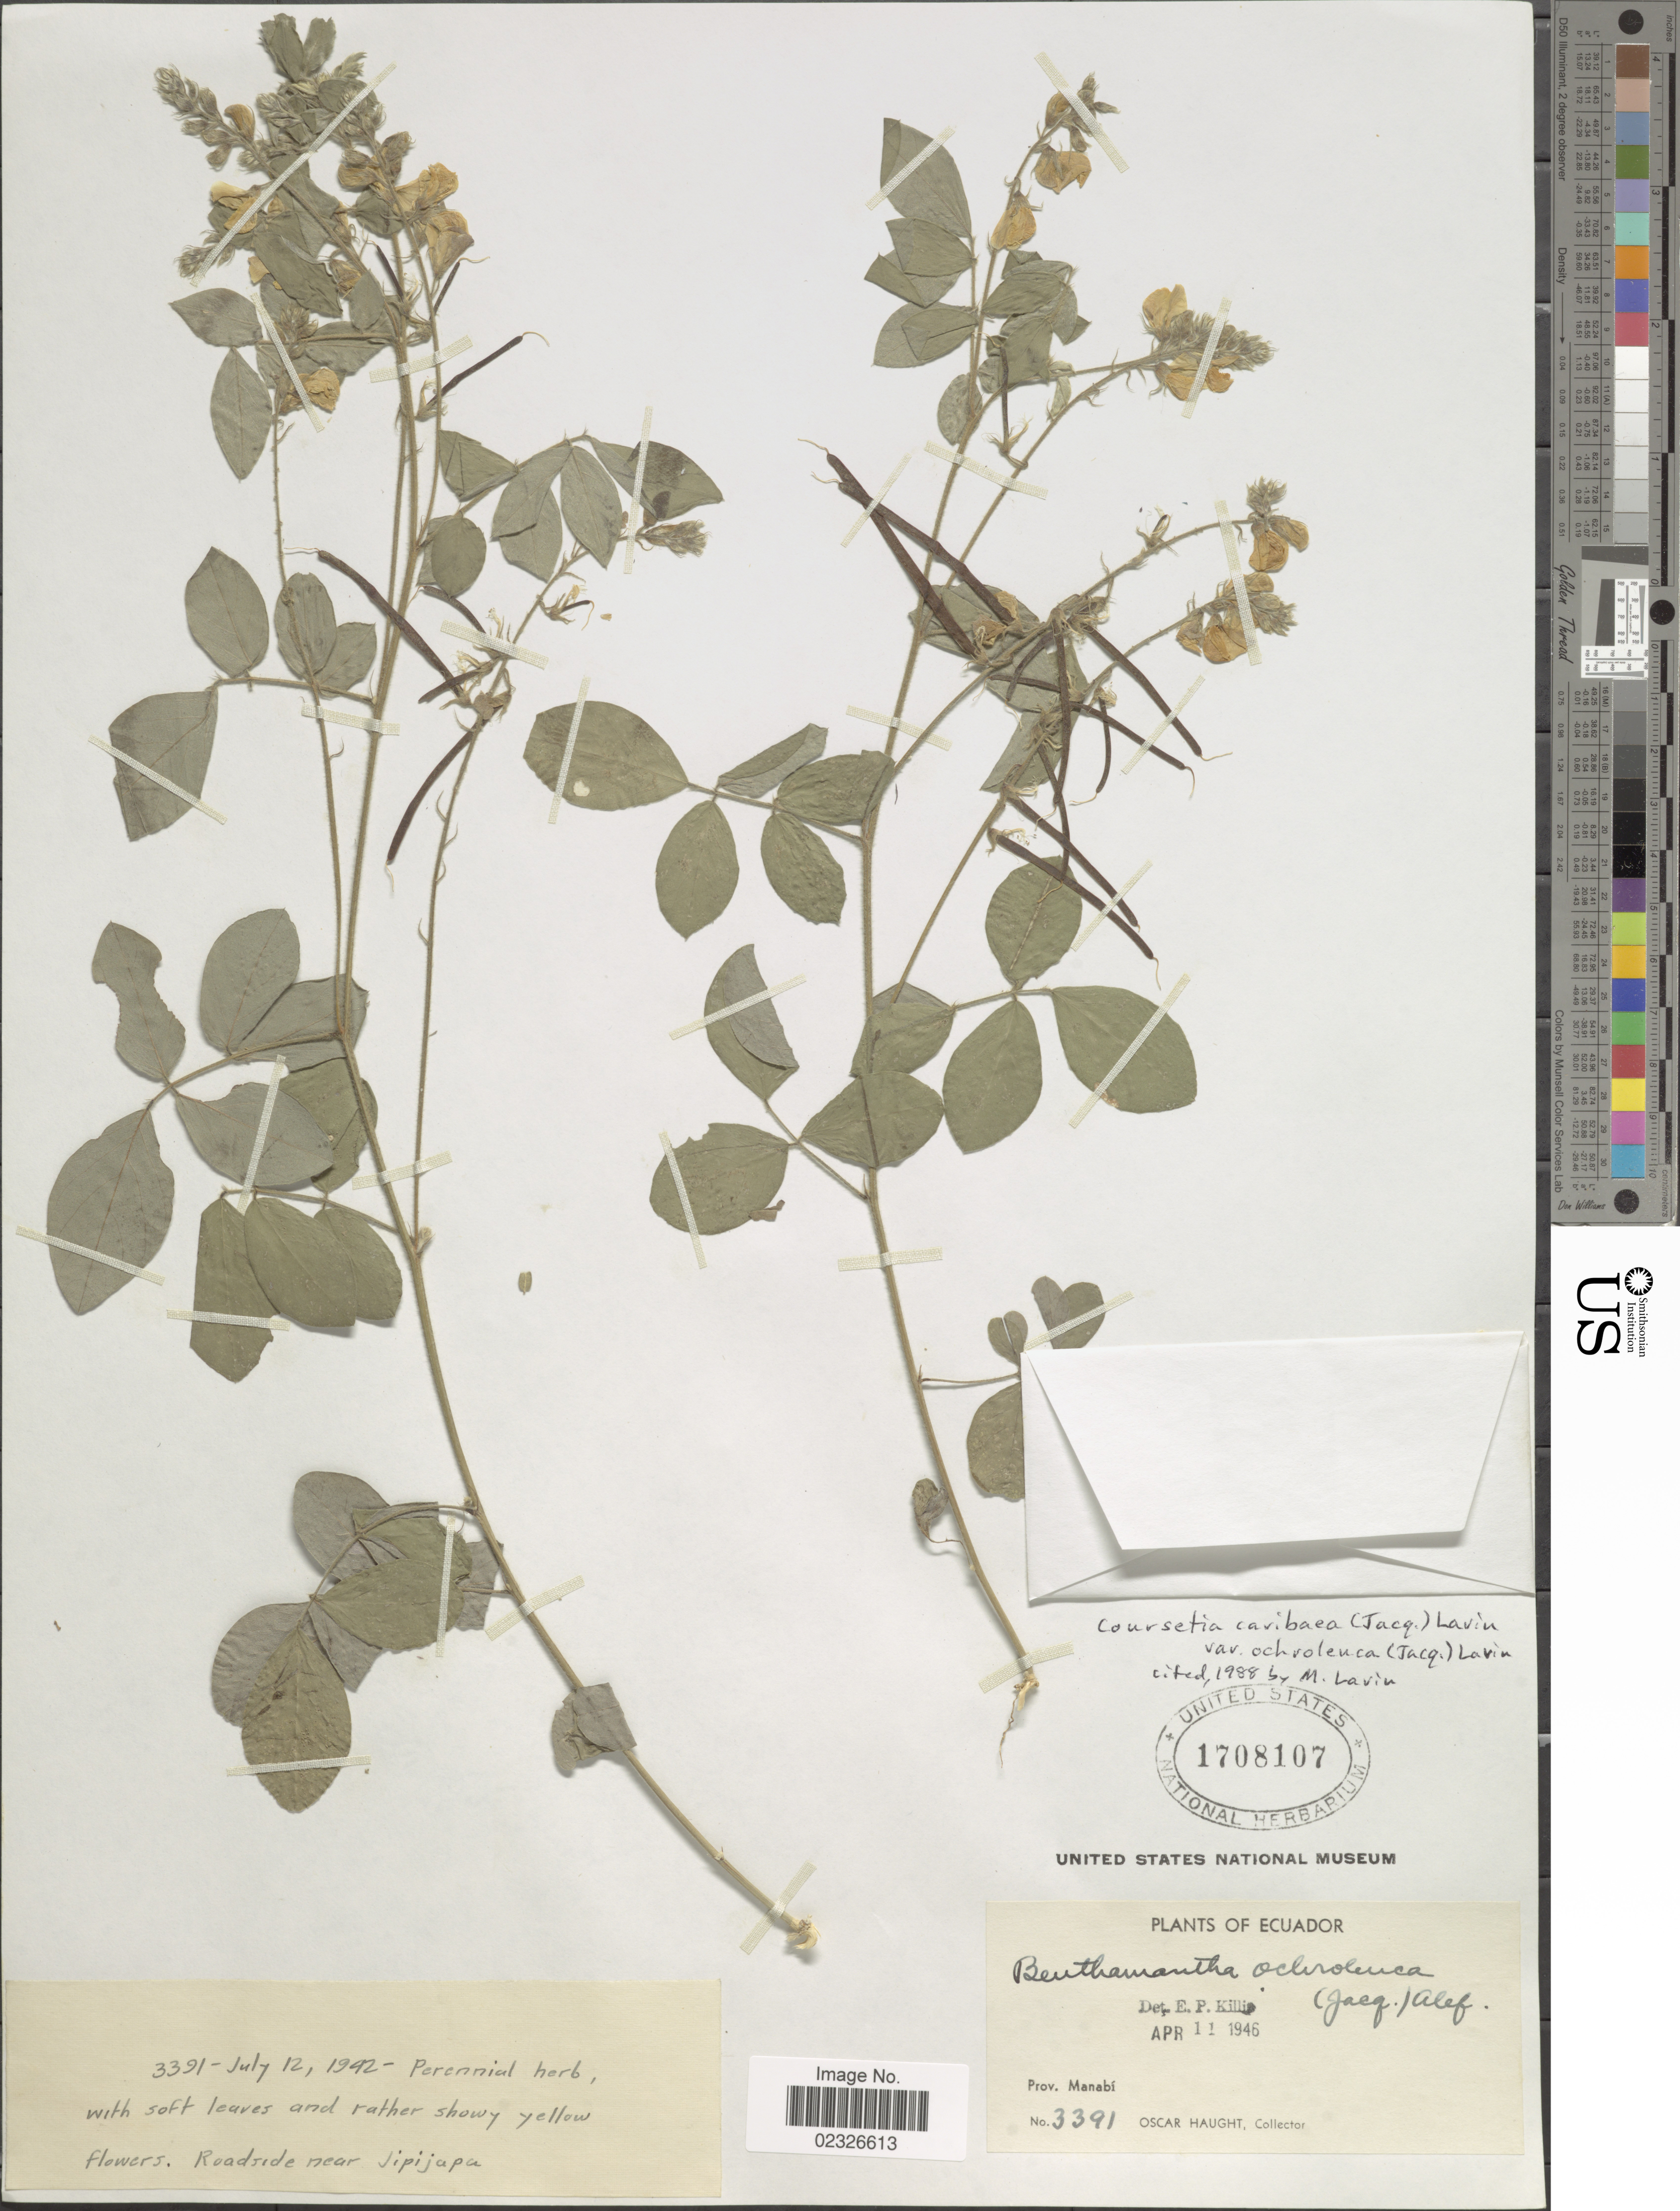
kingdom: Plantae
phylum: Tracheophyta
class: Magnoliopsida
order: Fabales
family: Fabaceae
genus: Coursetia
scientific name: Coursetia caribaea var. ochroleuca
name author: (Jacq.) Lavin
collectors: O. L. Haught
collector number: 3391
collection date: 1942-07-12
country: Ecuador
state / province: Manabí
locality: Prov. Manabi. Roadside near Jipijapa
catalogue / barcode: US 1708107